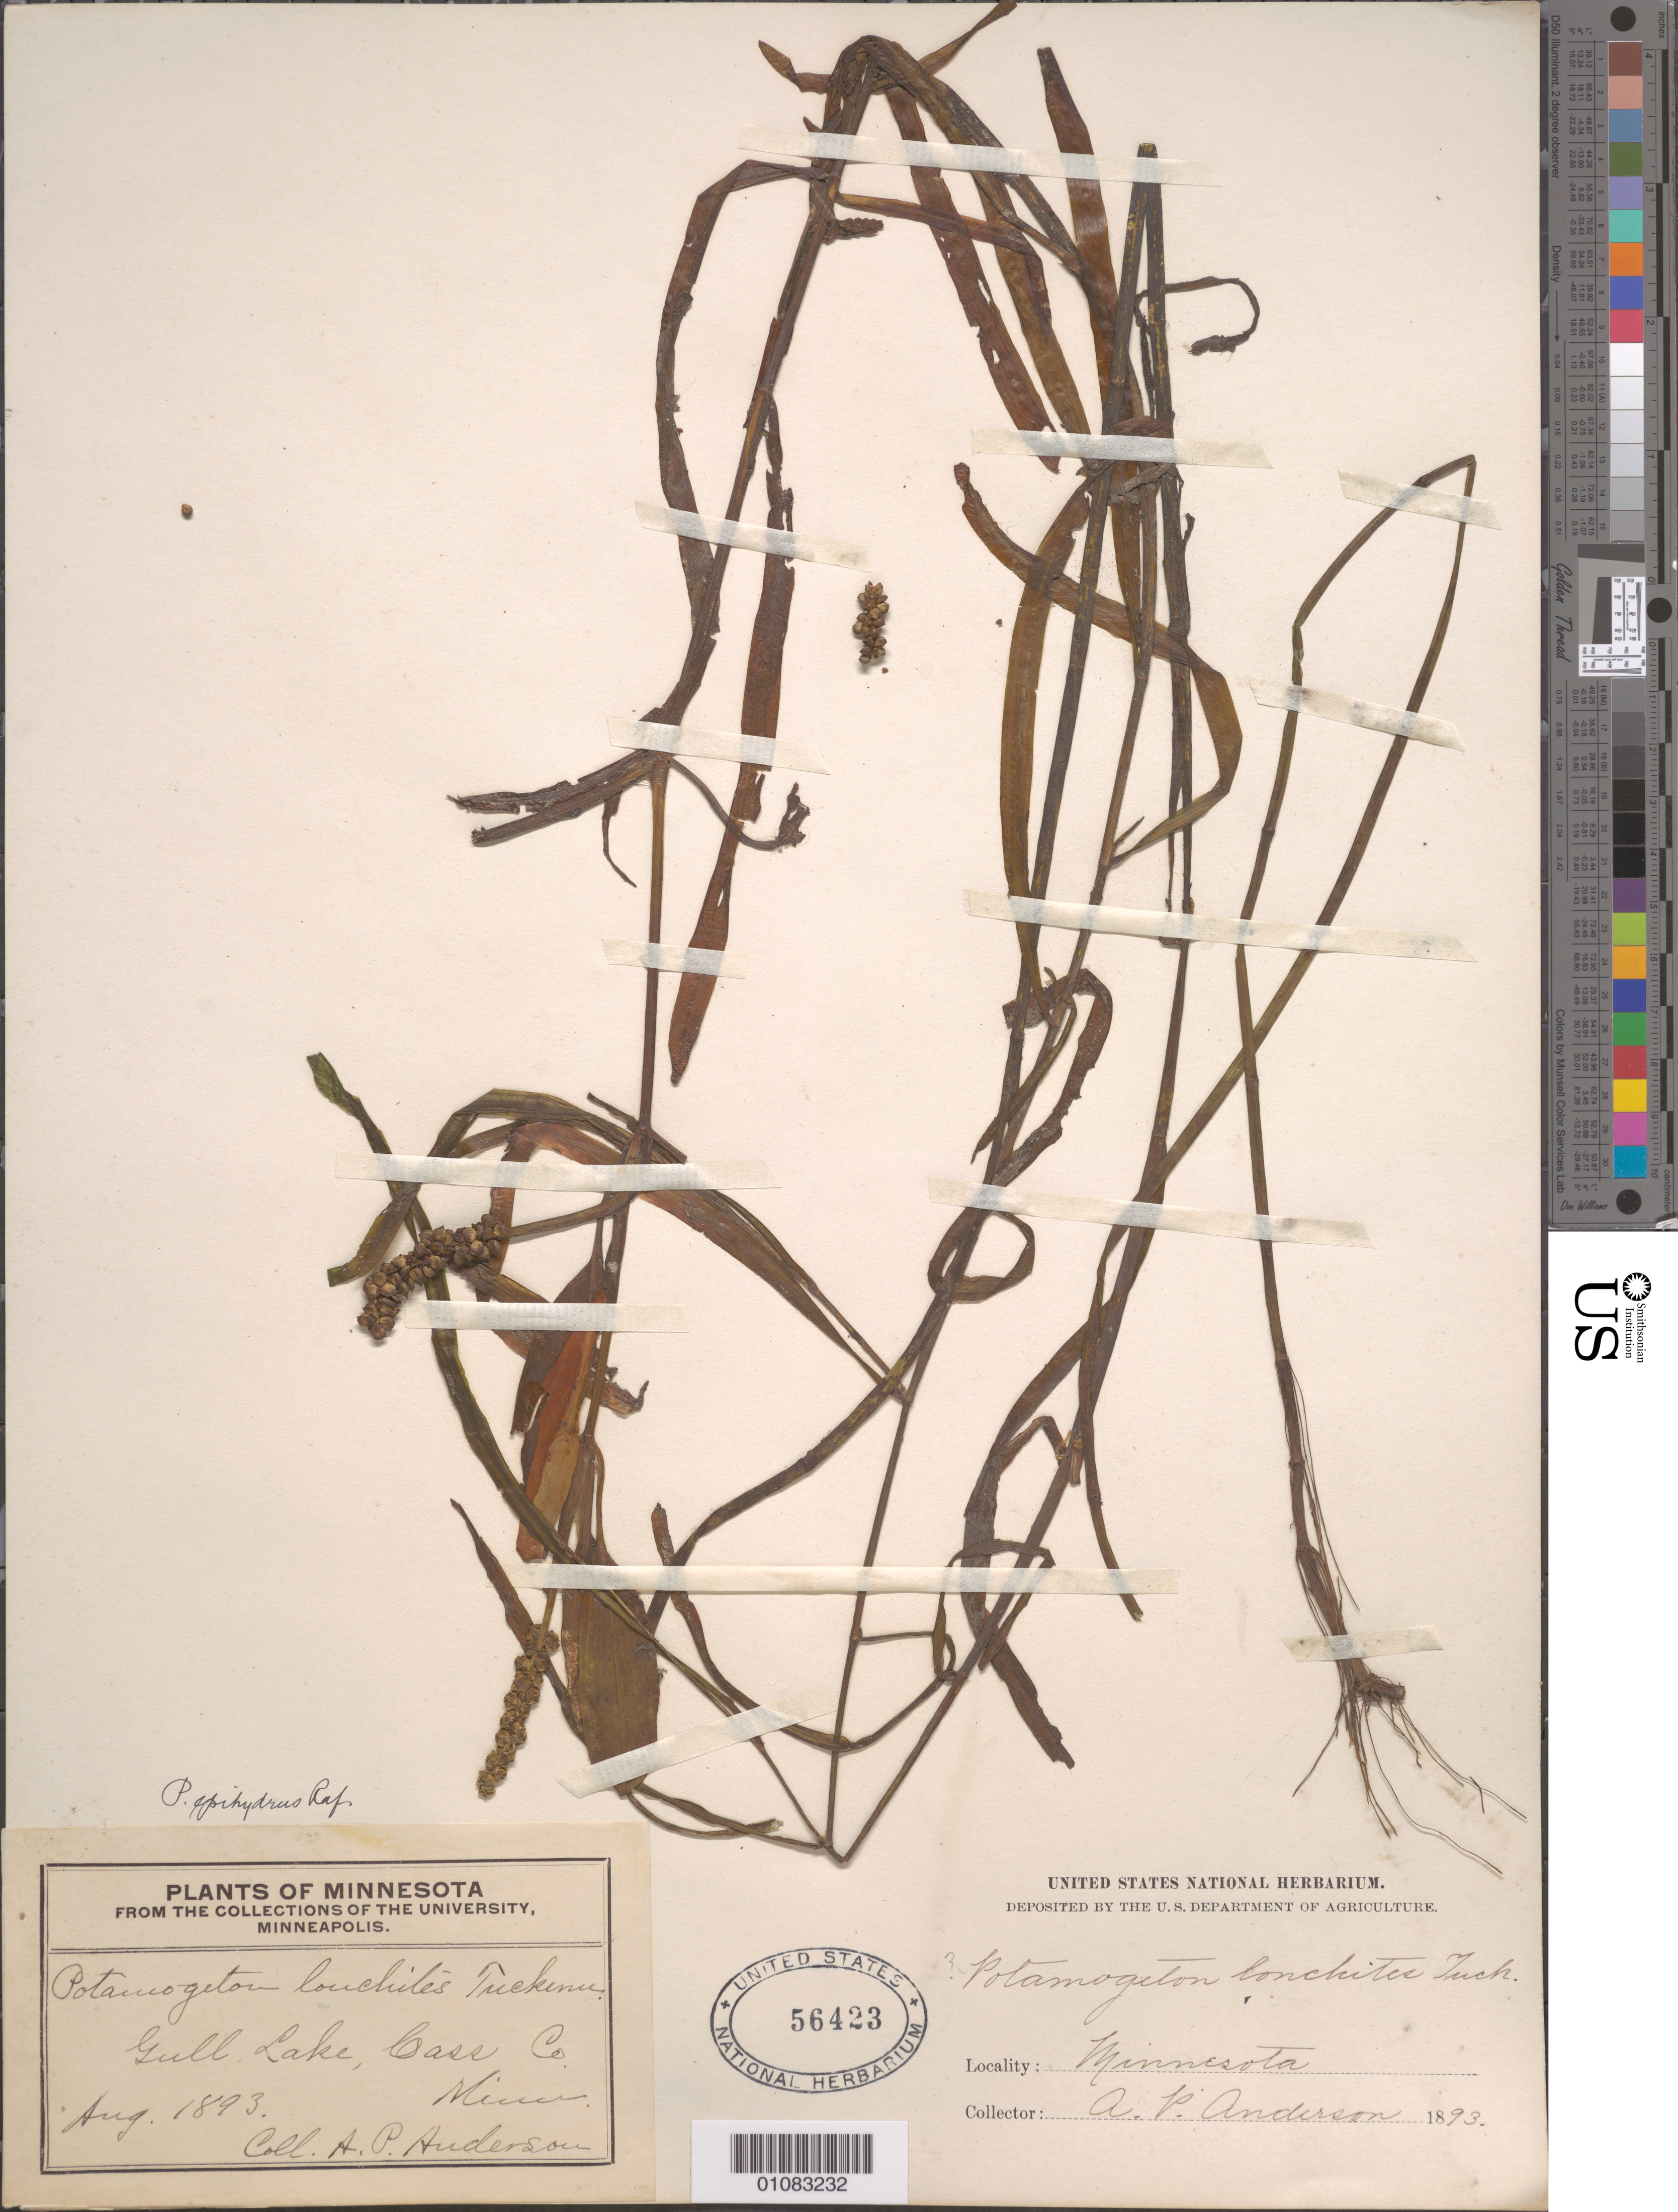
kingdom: Plantae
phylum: Tracheophyta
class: Liliopsida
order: Alismatales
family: Potamogetonaceae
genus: Potamogeton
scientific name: Potamogeton epihydrus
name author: Raf.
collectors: A. P. Anderson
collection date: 1893-08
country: United States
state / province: Minnesota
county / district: Cass County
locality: Gull Lake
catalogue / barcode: US 56423